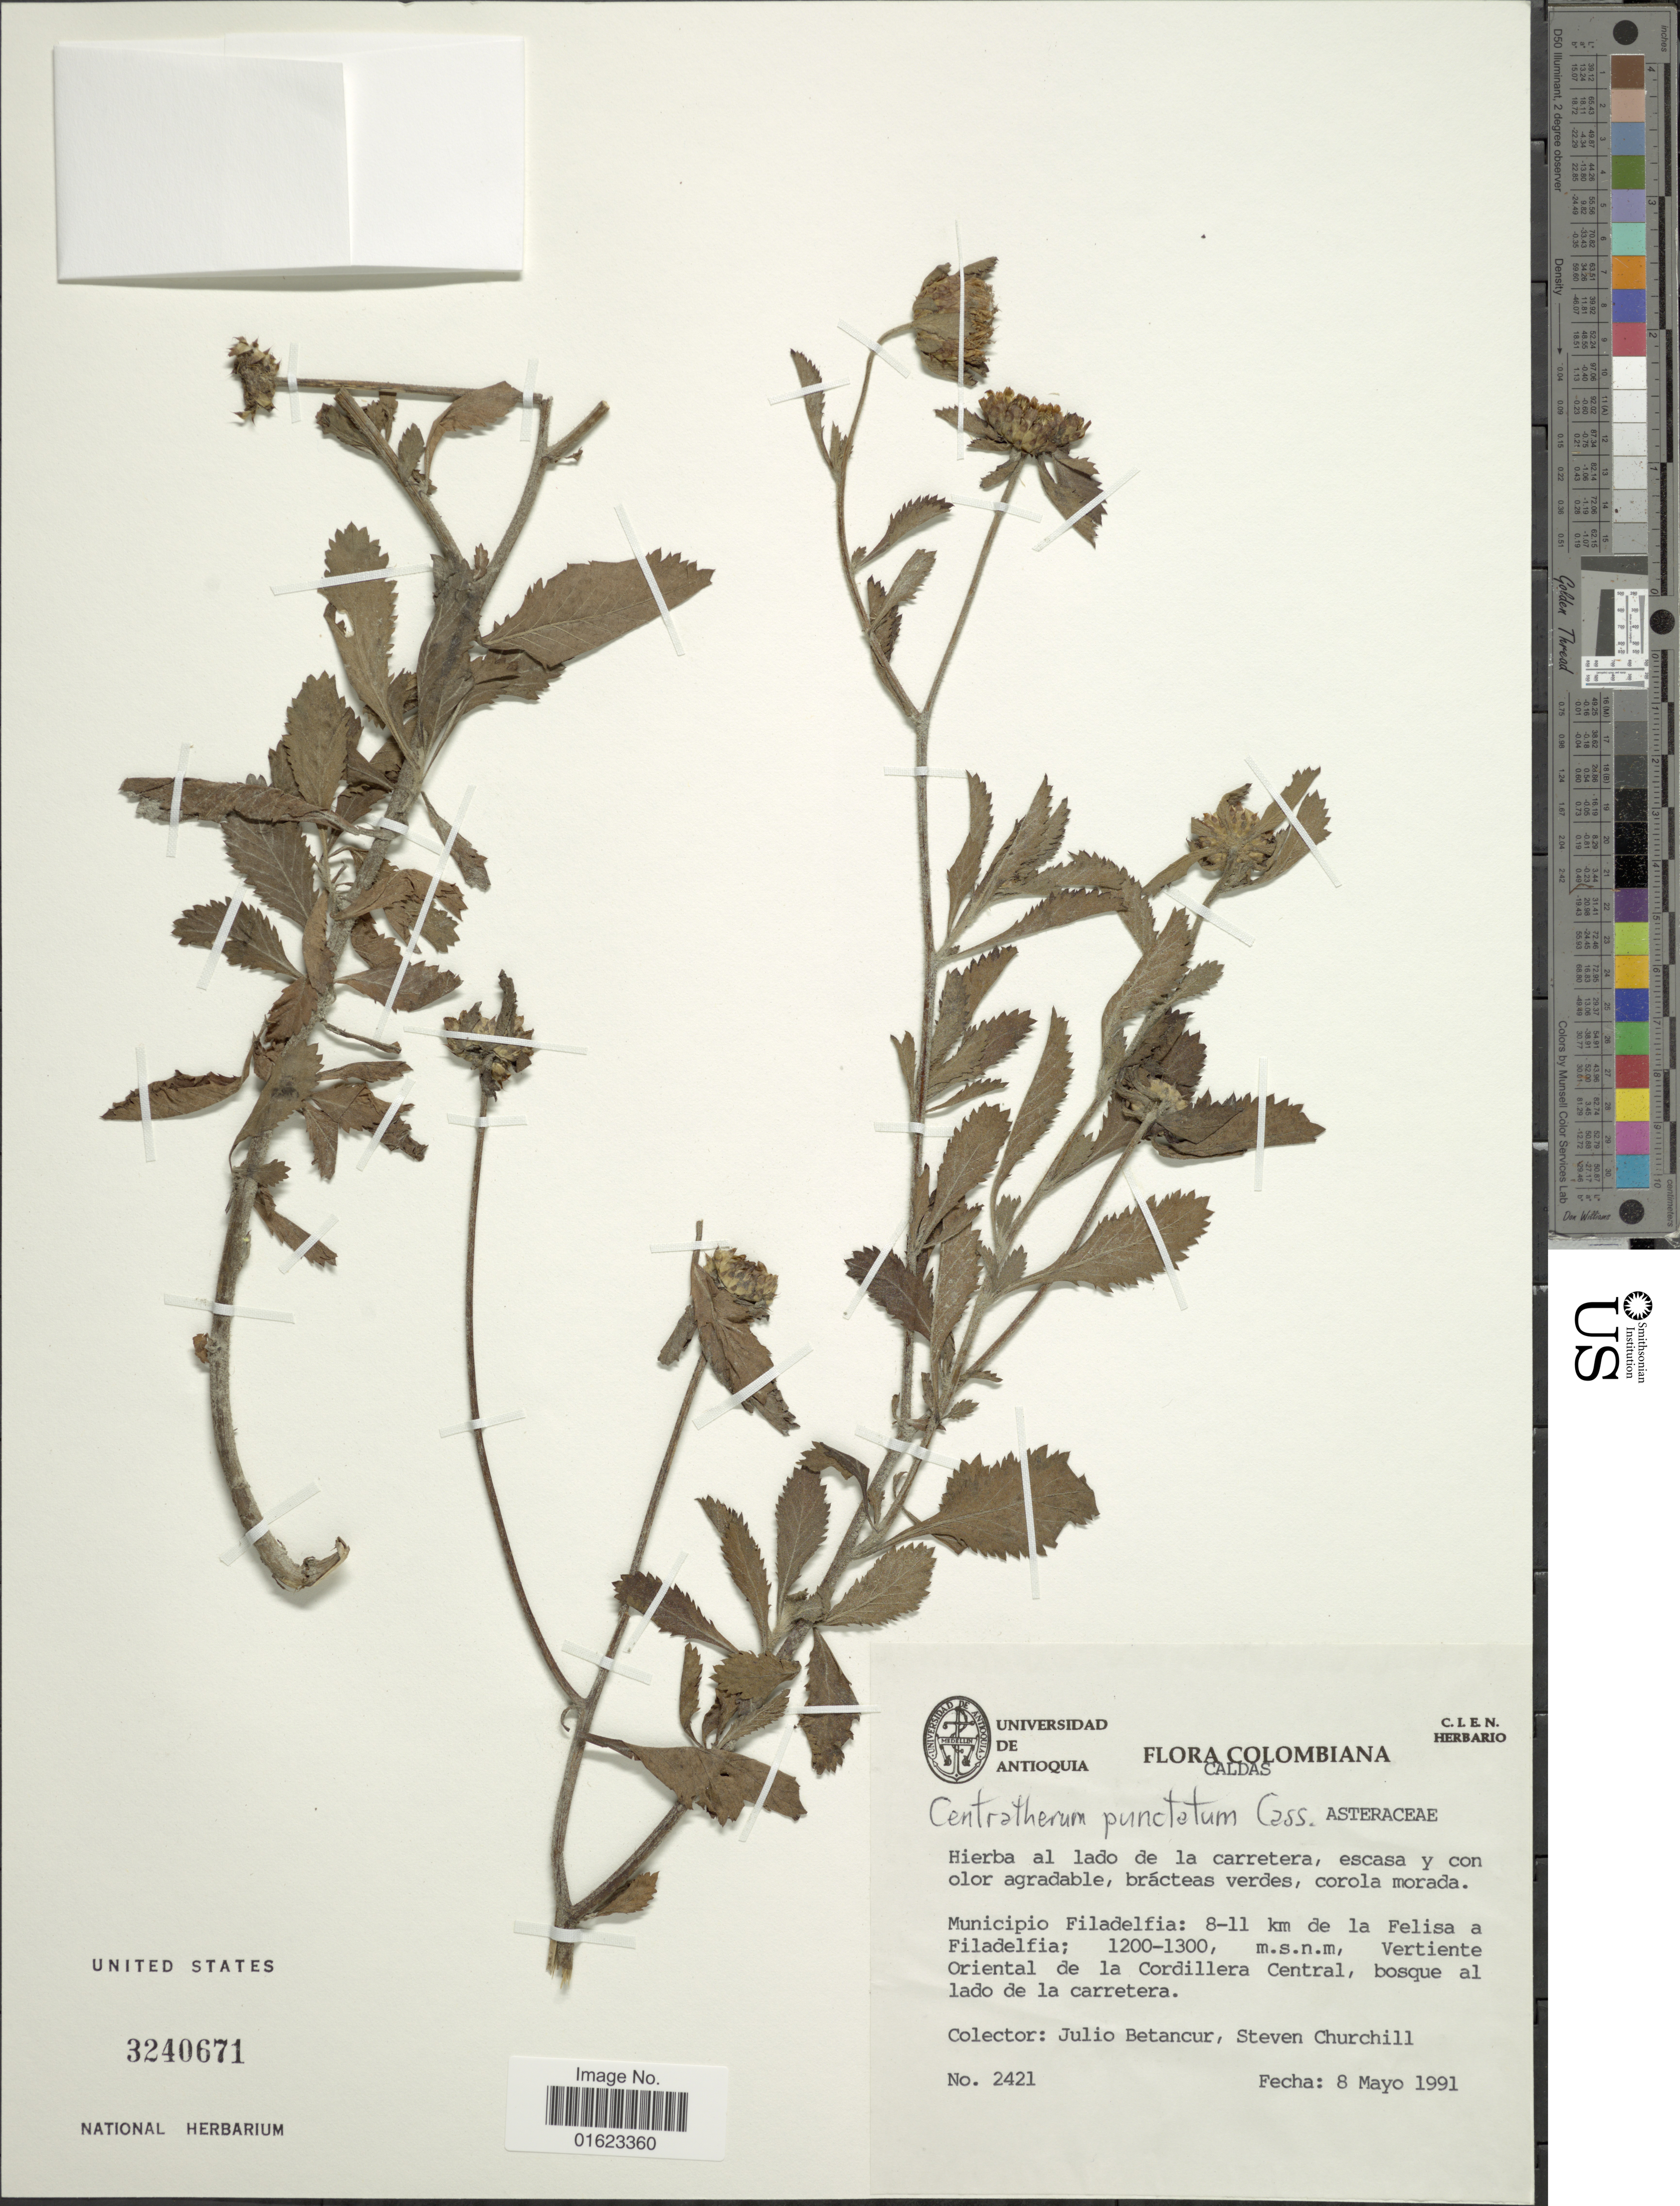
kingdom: Plantae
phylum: Tracheophyta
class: Magnoliopsida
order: Asterales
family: Asteraceae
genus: Centratherum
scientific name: Centratherum punctatum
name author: Cass.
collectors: J. Betancur & S. Churchill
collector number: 2421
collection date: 1991-05-08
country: Colombia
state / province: Caldas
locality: Colombiana, Caldas, Municipio Filadelfia: 8-11 km de la Felis a Filadelfia. Orienta de la Coridllera Central.bosque al lado de la carretera.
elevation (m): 1200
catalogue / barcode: US 3240671